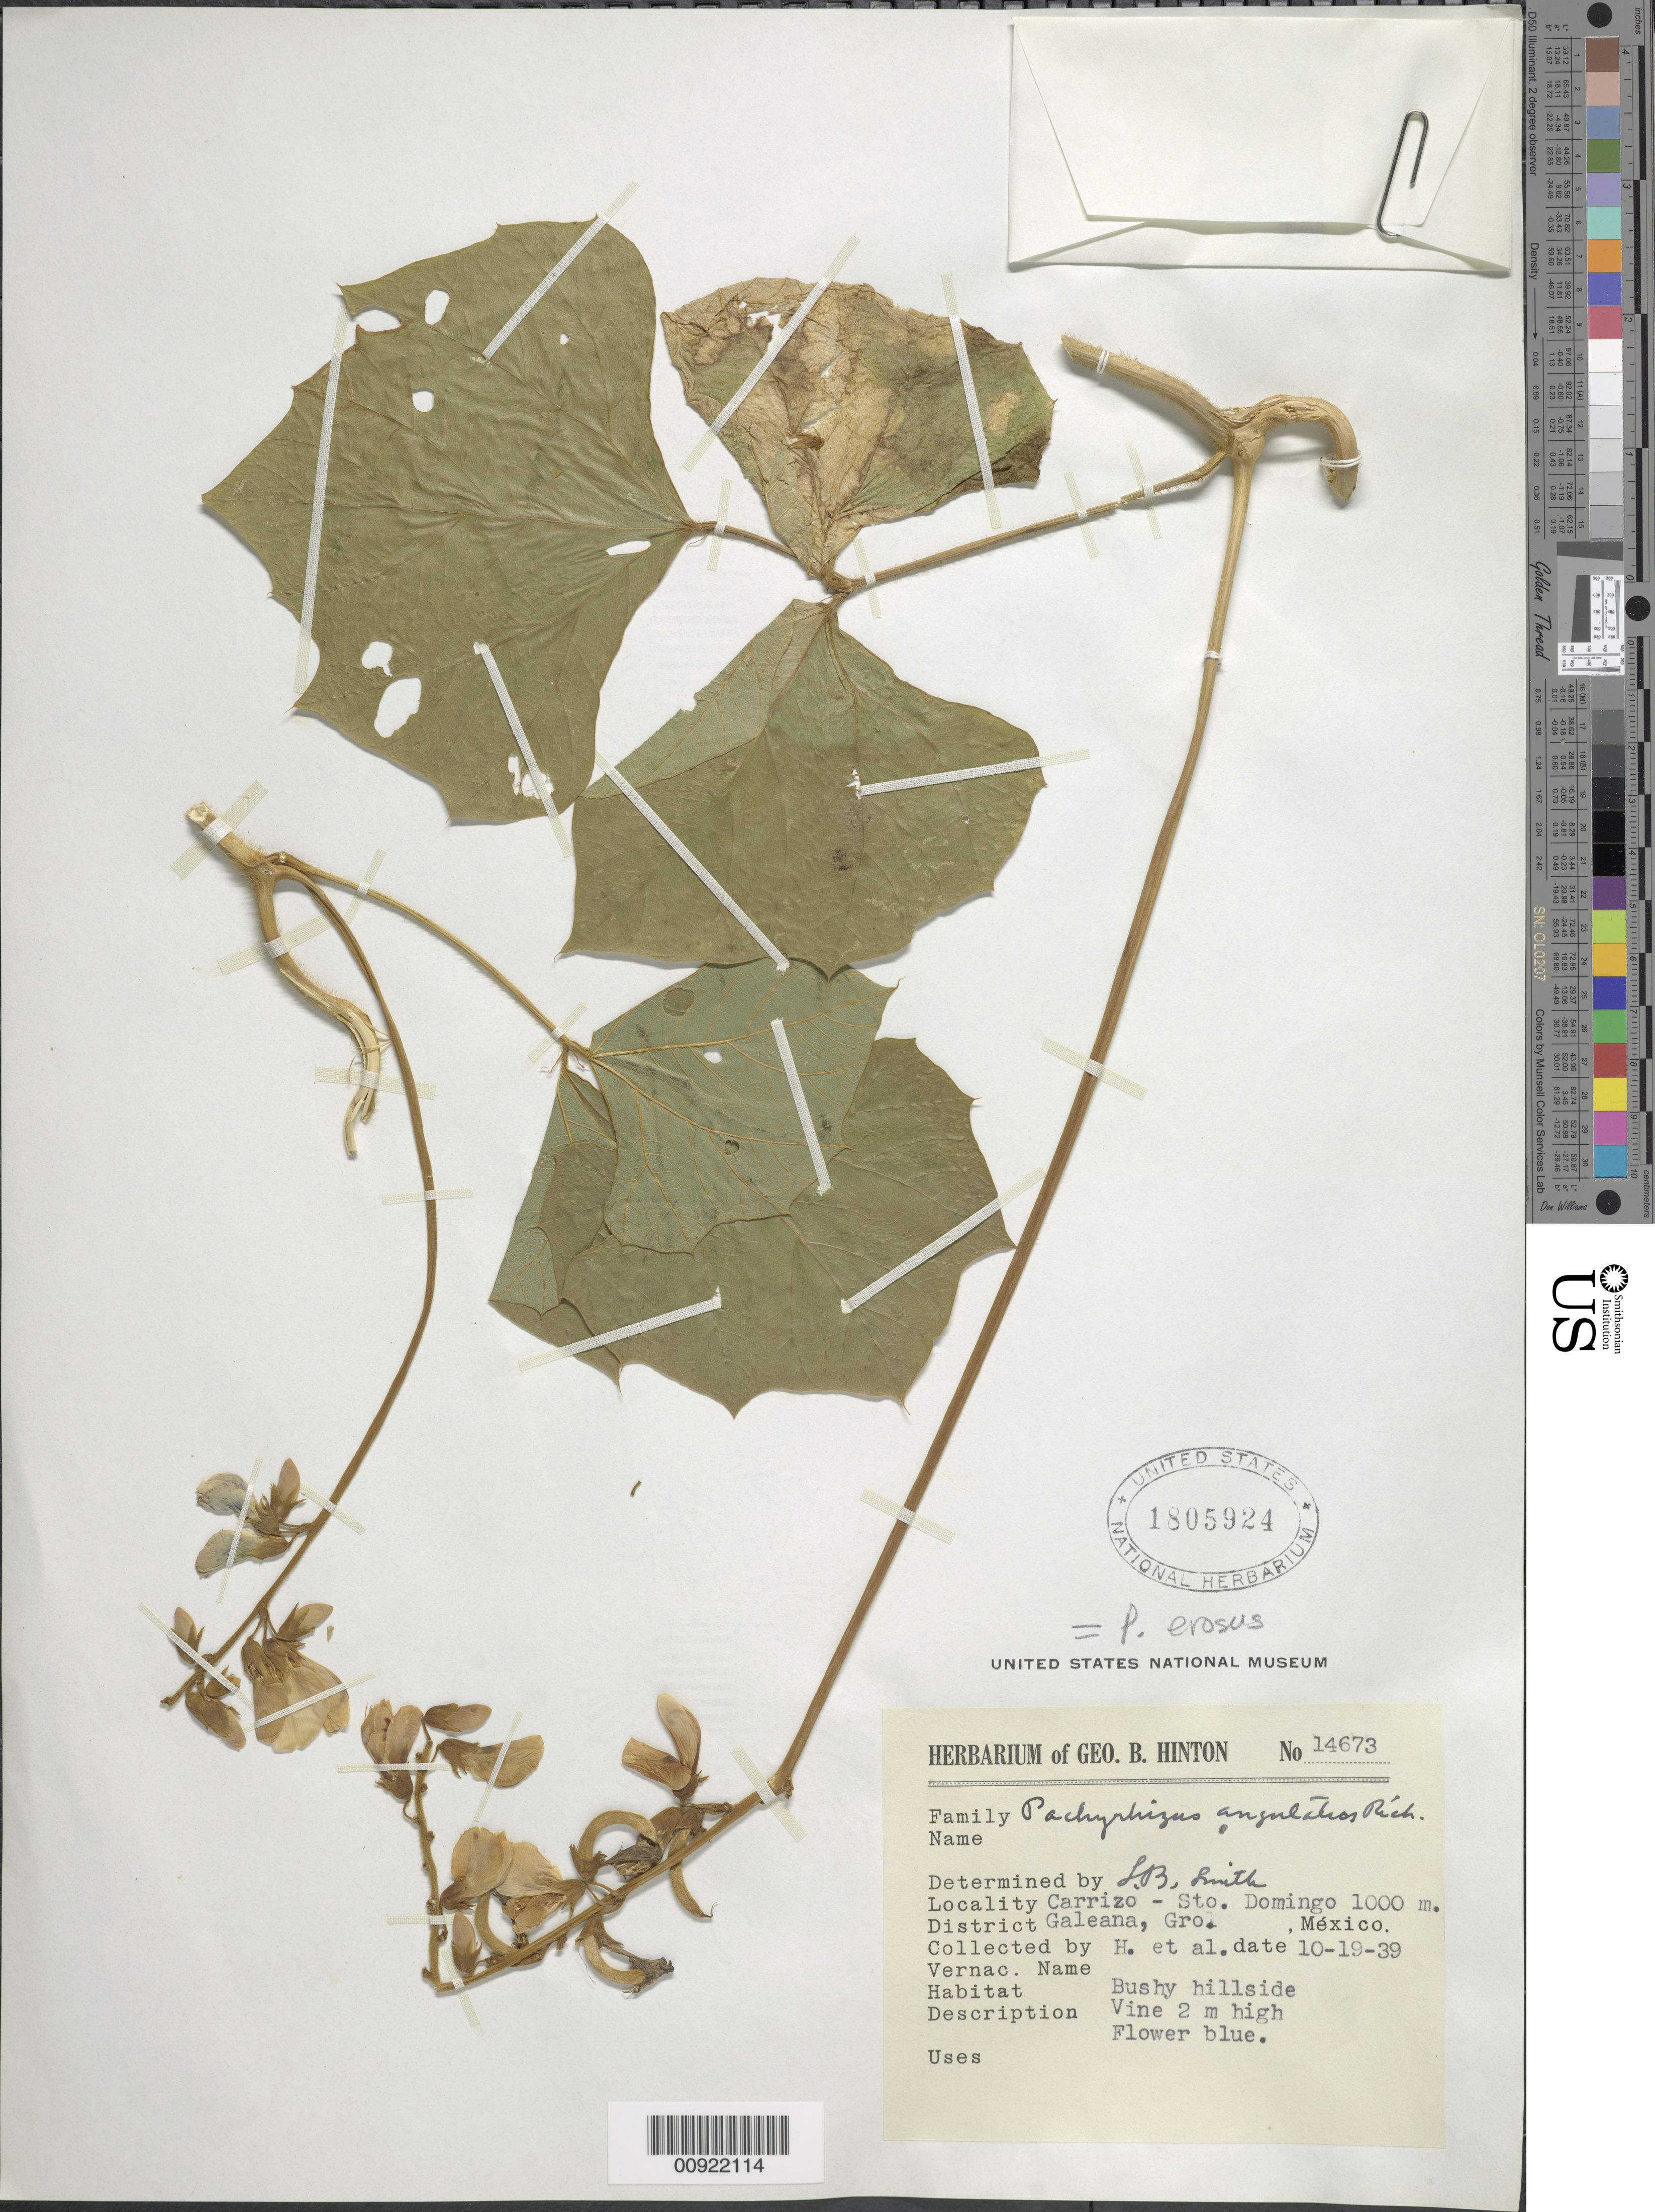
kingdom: Plantae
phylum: Tracheophyta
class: Magnoliopsida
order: Fabales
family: Fabaceae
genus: Pachyrhizus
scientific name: Pachyrhizus erosus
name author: (L.) Urb.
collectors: G. B. Hinton & et al.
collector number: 14673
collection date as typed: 19 Oct 1939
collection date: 1939-10-19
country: Mexico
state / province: Guerrero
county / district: Galeana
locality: Carrizo - Sto. Domingo, District Galeana, Guerrero.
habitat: Bushy hillside.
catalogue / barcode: US 1805924